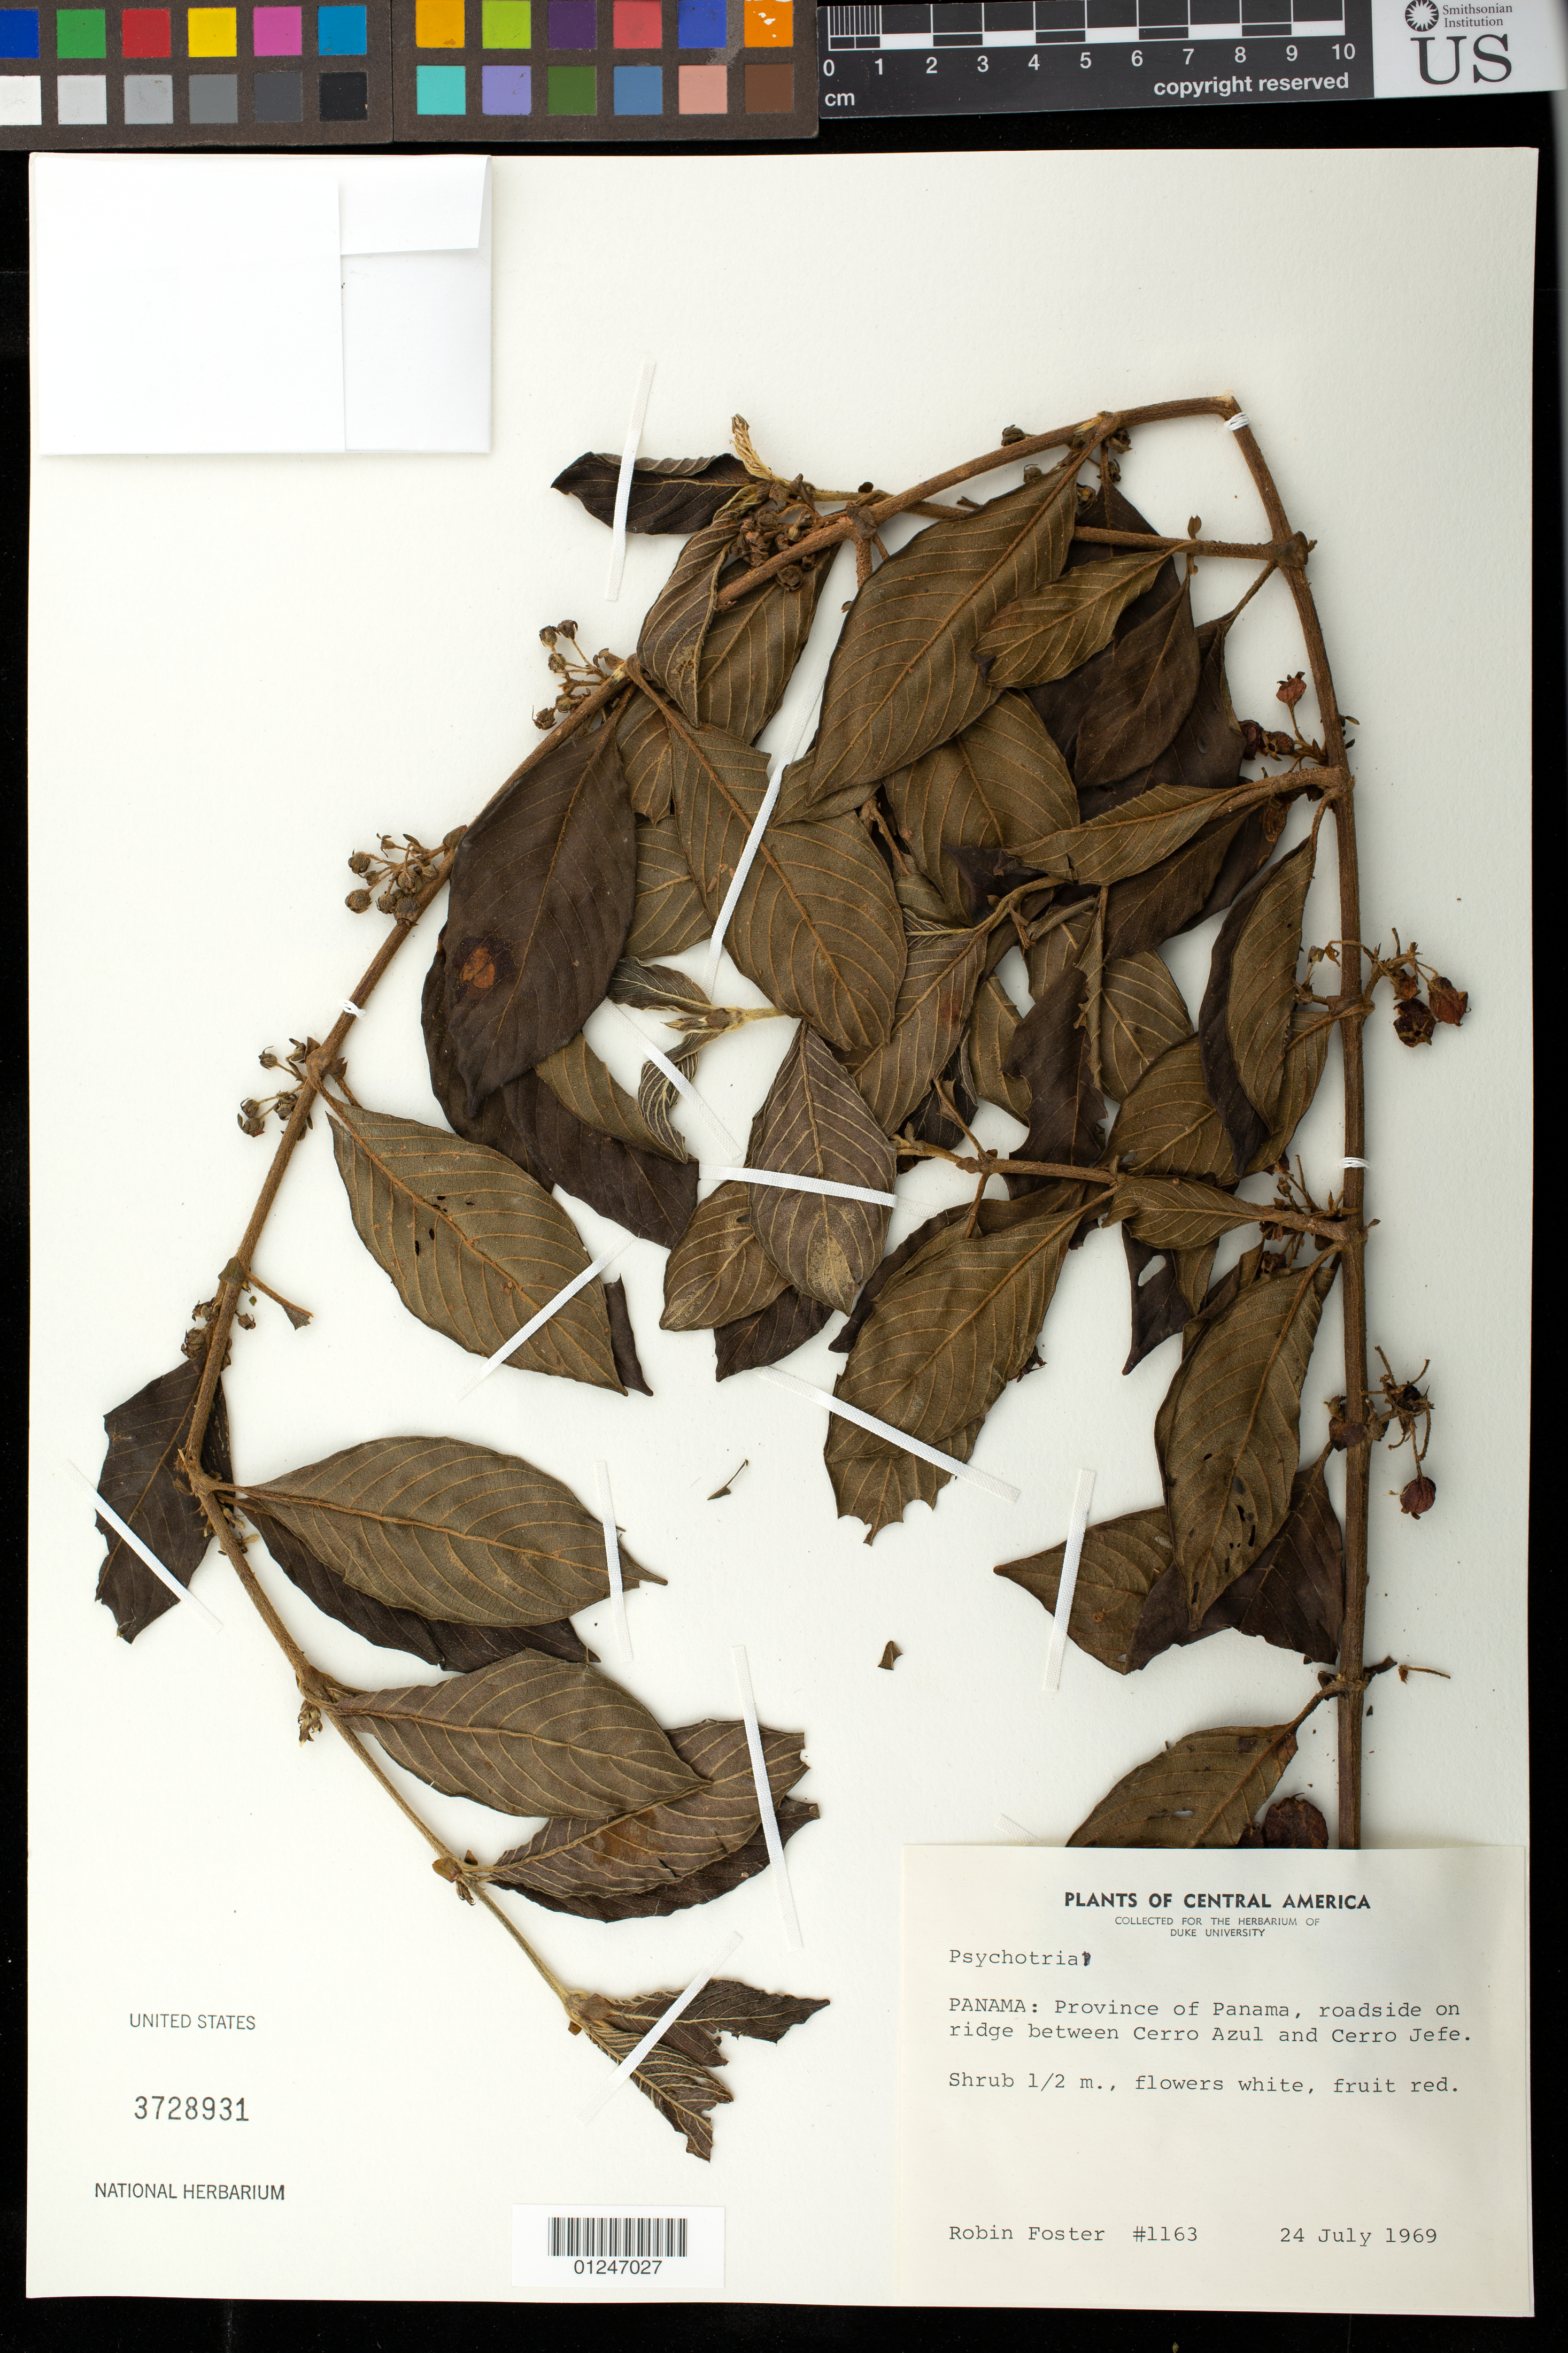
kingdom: Plantae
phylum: Tracheophyta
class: Magnoliopsida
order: Gentianales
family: Rubiaceae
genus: Psychotria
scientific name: Psychotria sp.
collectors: R. B. Foster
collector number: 1163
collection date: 1969-07-24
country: Panama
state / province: Panamá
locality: Road side on ridge between Cerro Azul and Cerro Jefe.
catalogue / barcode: US 3728931